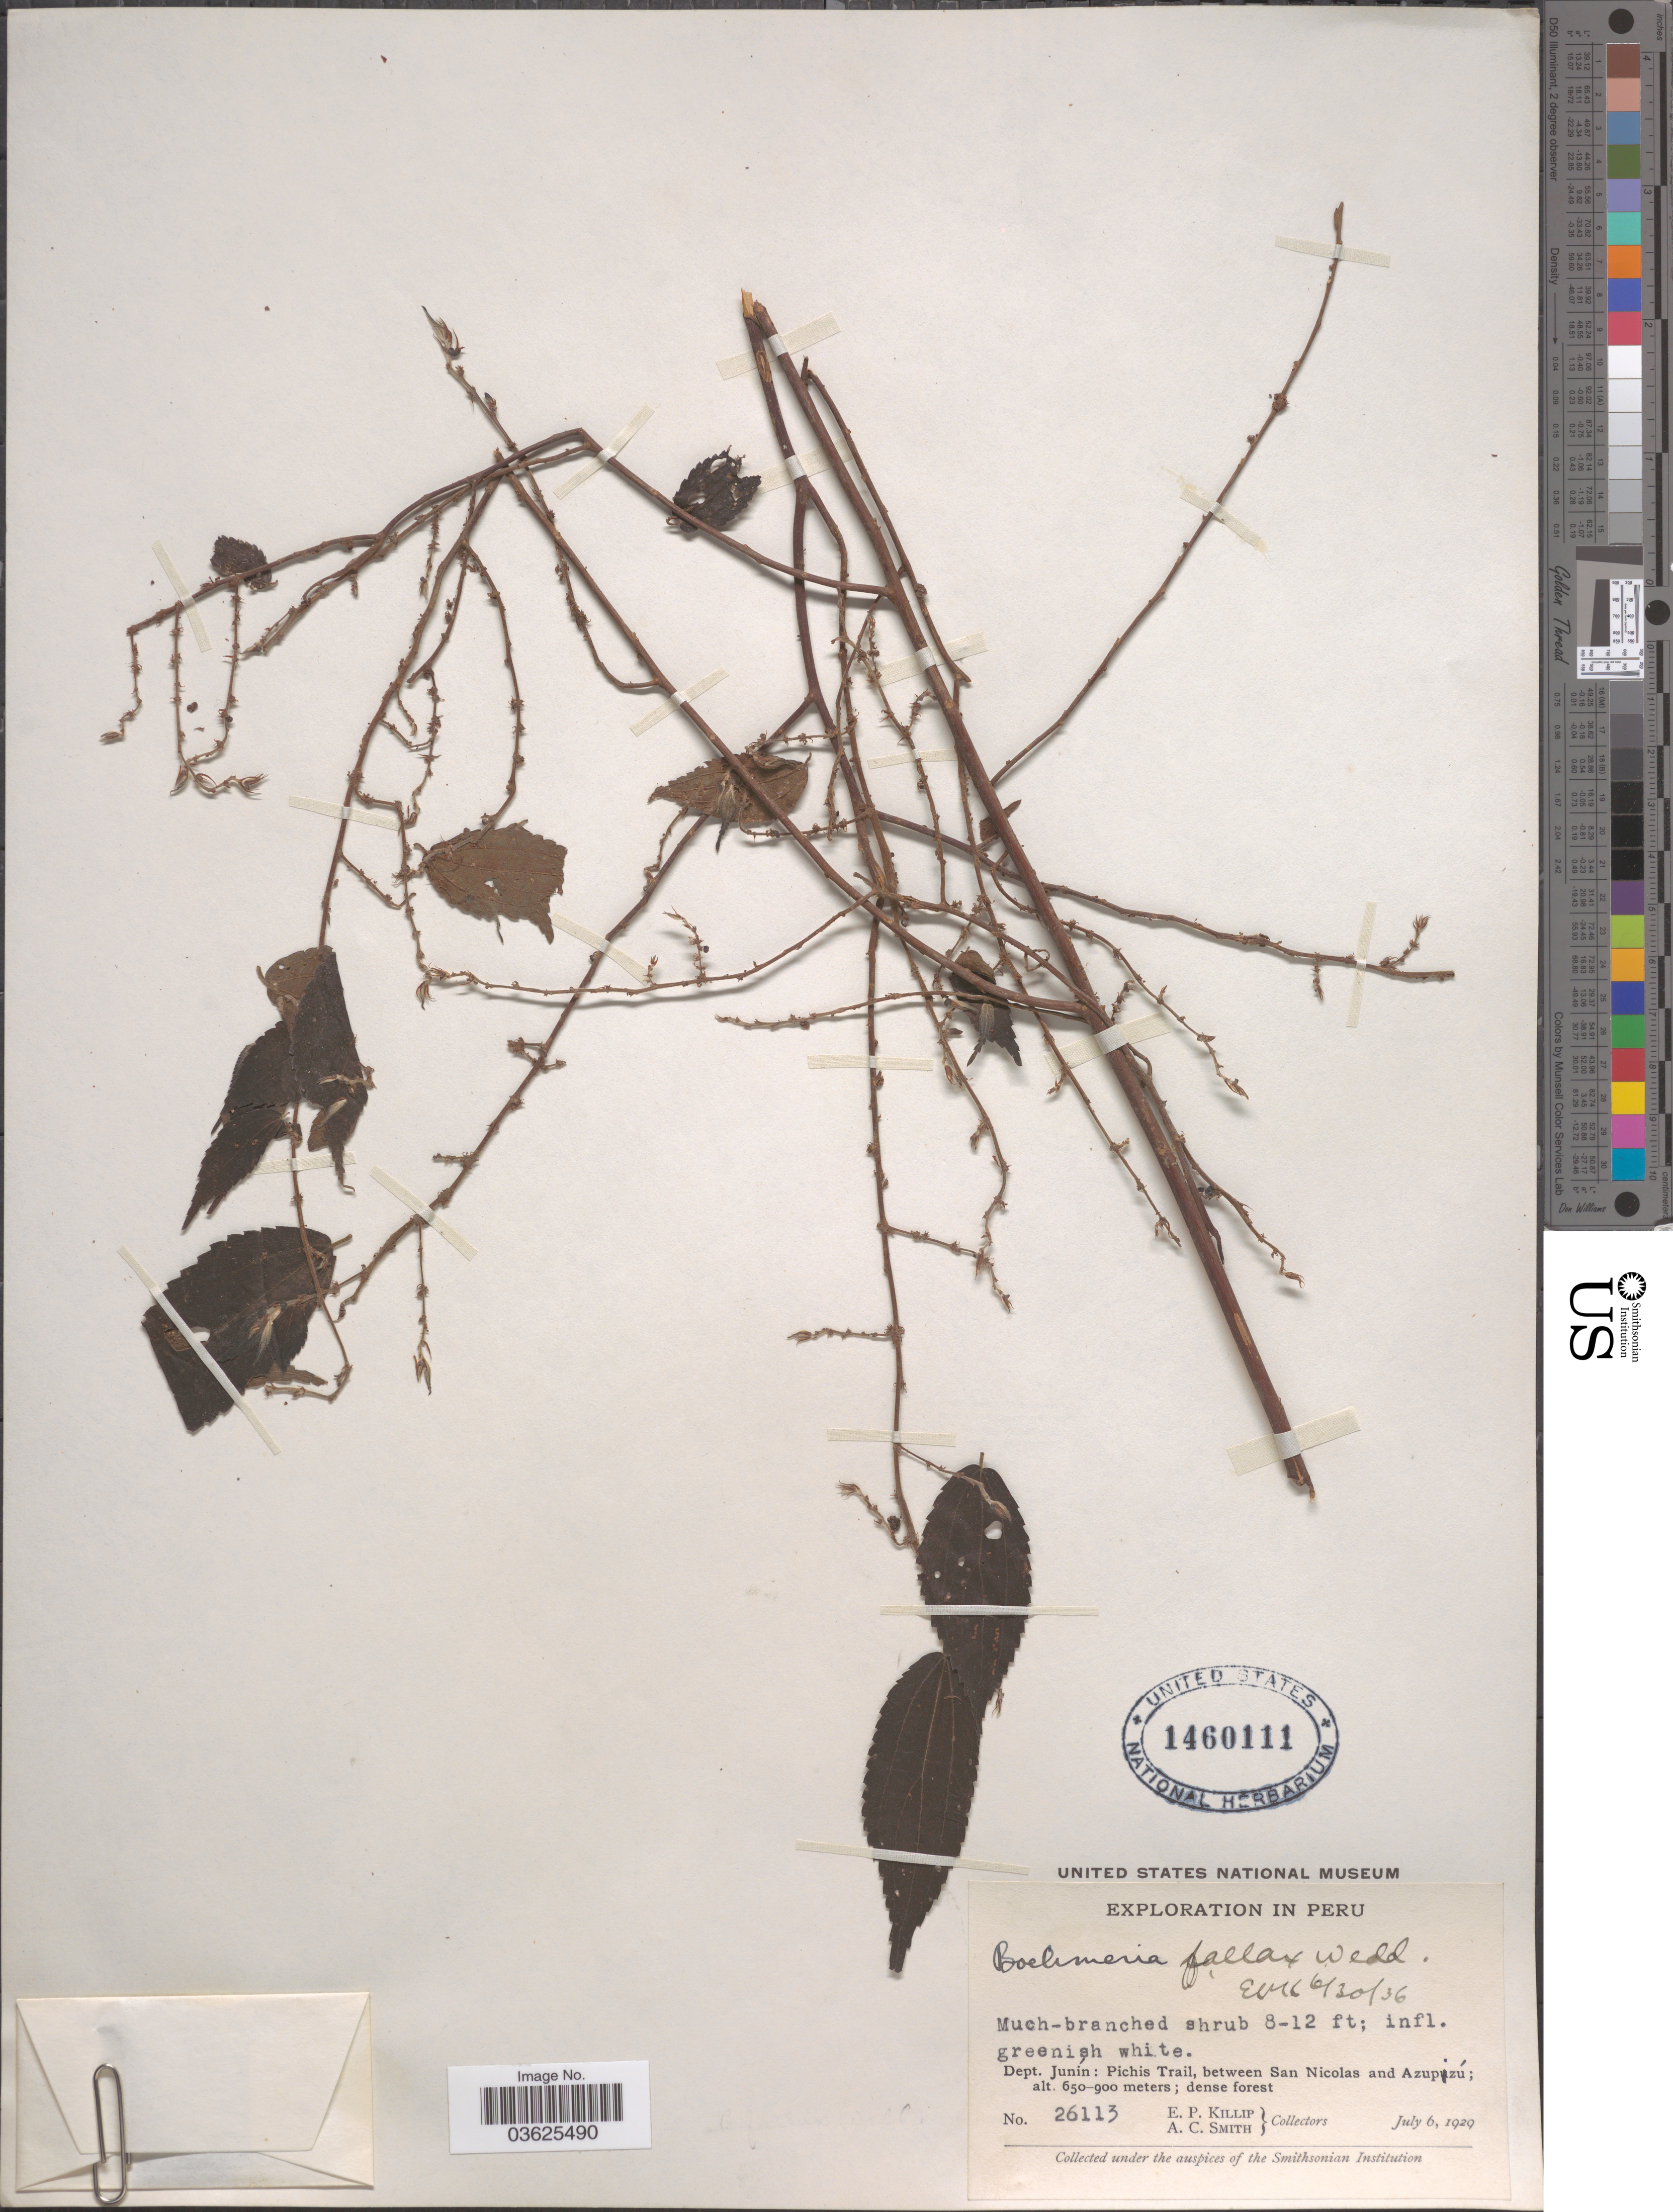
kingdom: Plantae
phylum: Tracheophyta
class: Magnoliopsida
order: Rosales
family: Urticaceae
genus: Boehmeria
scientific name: Boehmeria ulmifolia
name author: Wedd.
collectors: E. P. Killip & A. C. Smith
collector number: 26113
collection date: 1929-07-06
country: Peru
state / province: Junín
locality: Dept. Junín: Pichis Trail, between San Nicolas and Azupizú.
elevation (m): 650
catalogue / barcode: US 1460111